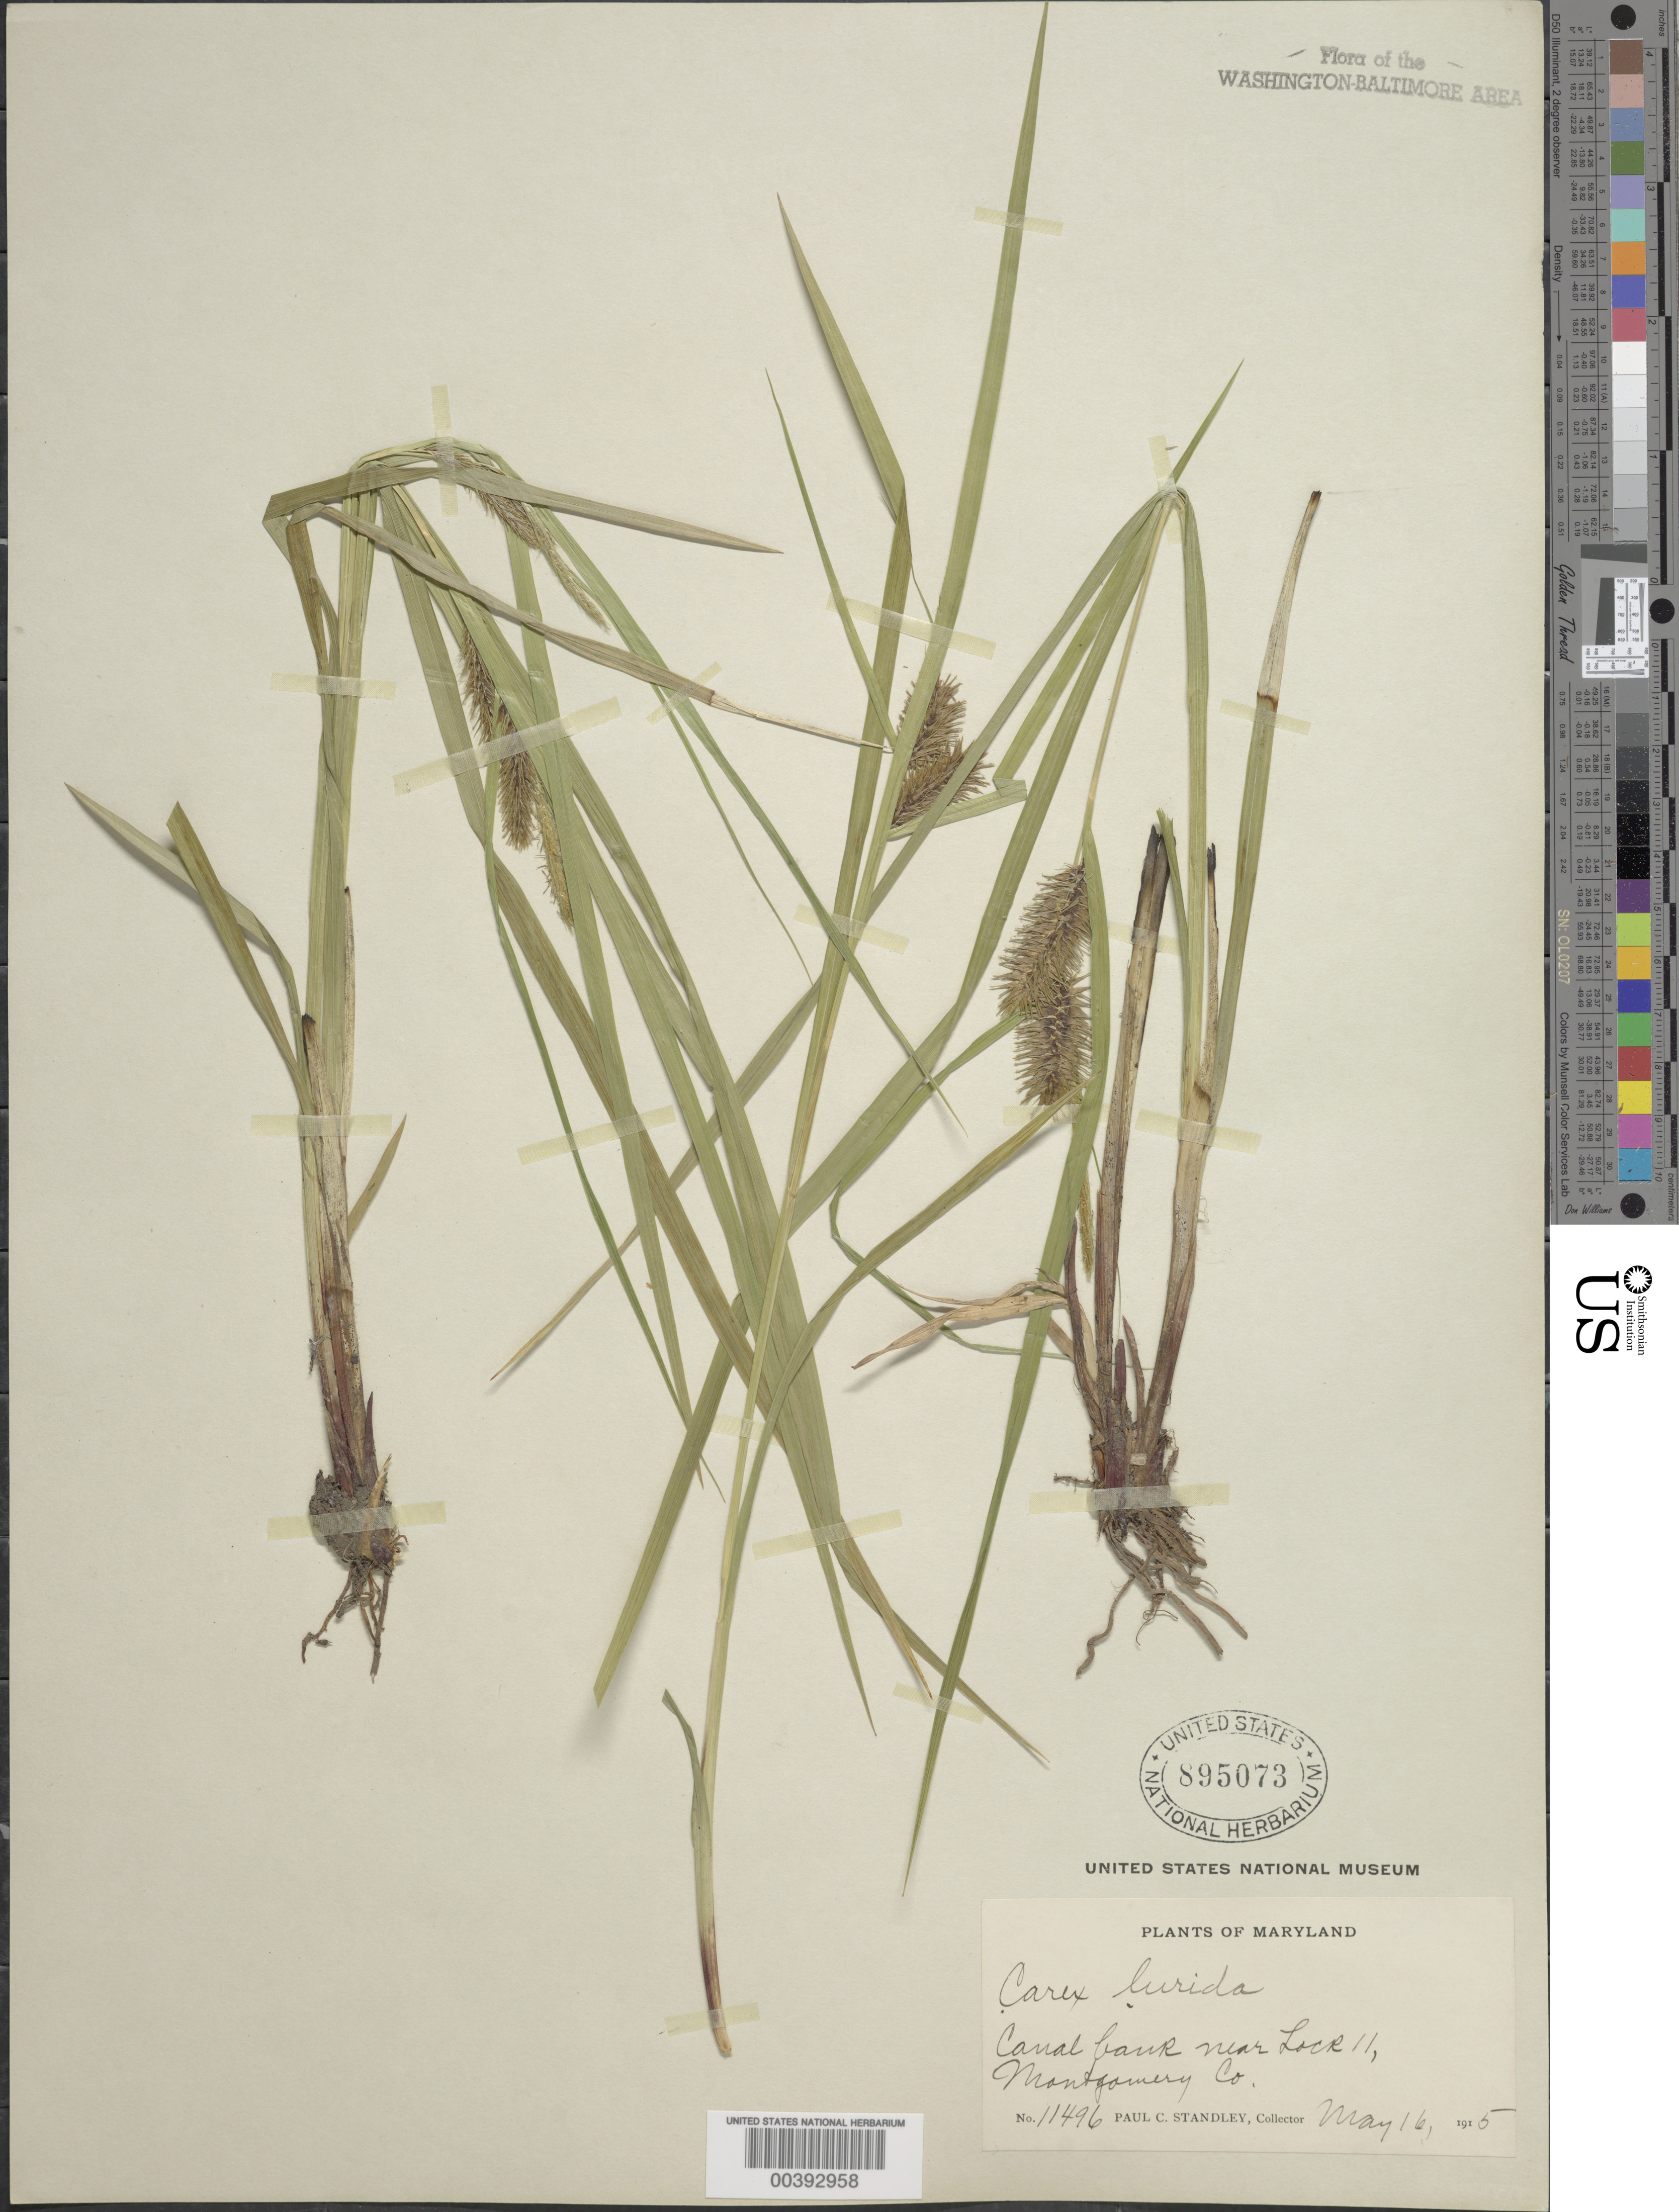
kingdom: Plantae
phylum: Tracheophyta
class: Liliopsida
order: Poales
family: Cyperaceae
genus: Carex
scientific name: Carex lurida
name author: Wahlenb.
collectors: P. C. Standley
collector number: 11496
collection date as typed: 16 May 1915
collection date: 1915-05-16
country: United States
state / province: Maryland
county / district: Montgomery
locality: C. & O. Canal near Lock 11 C. & O. Canal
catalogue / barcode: US 895073